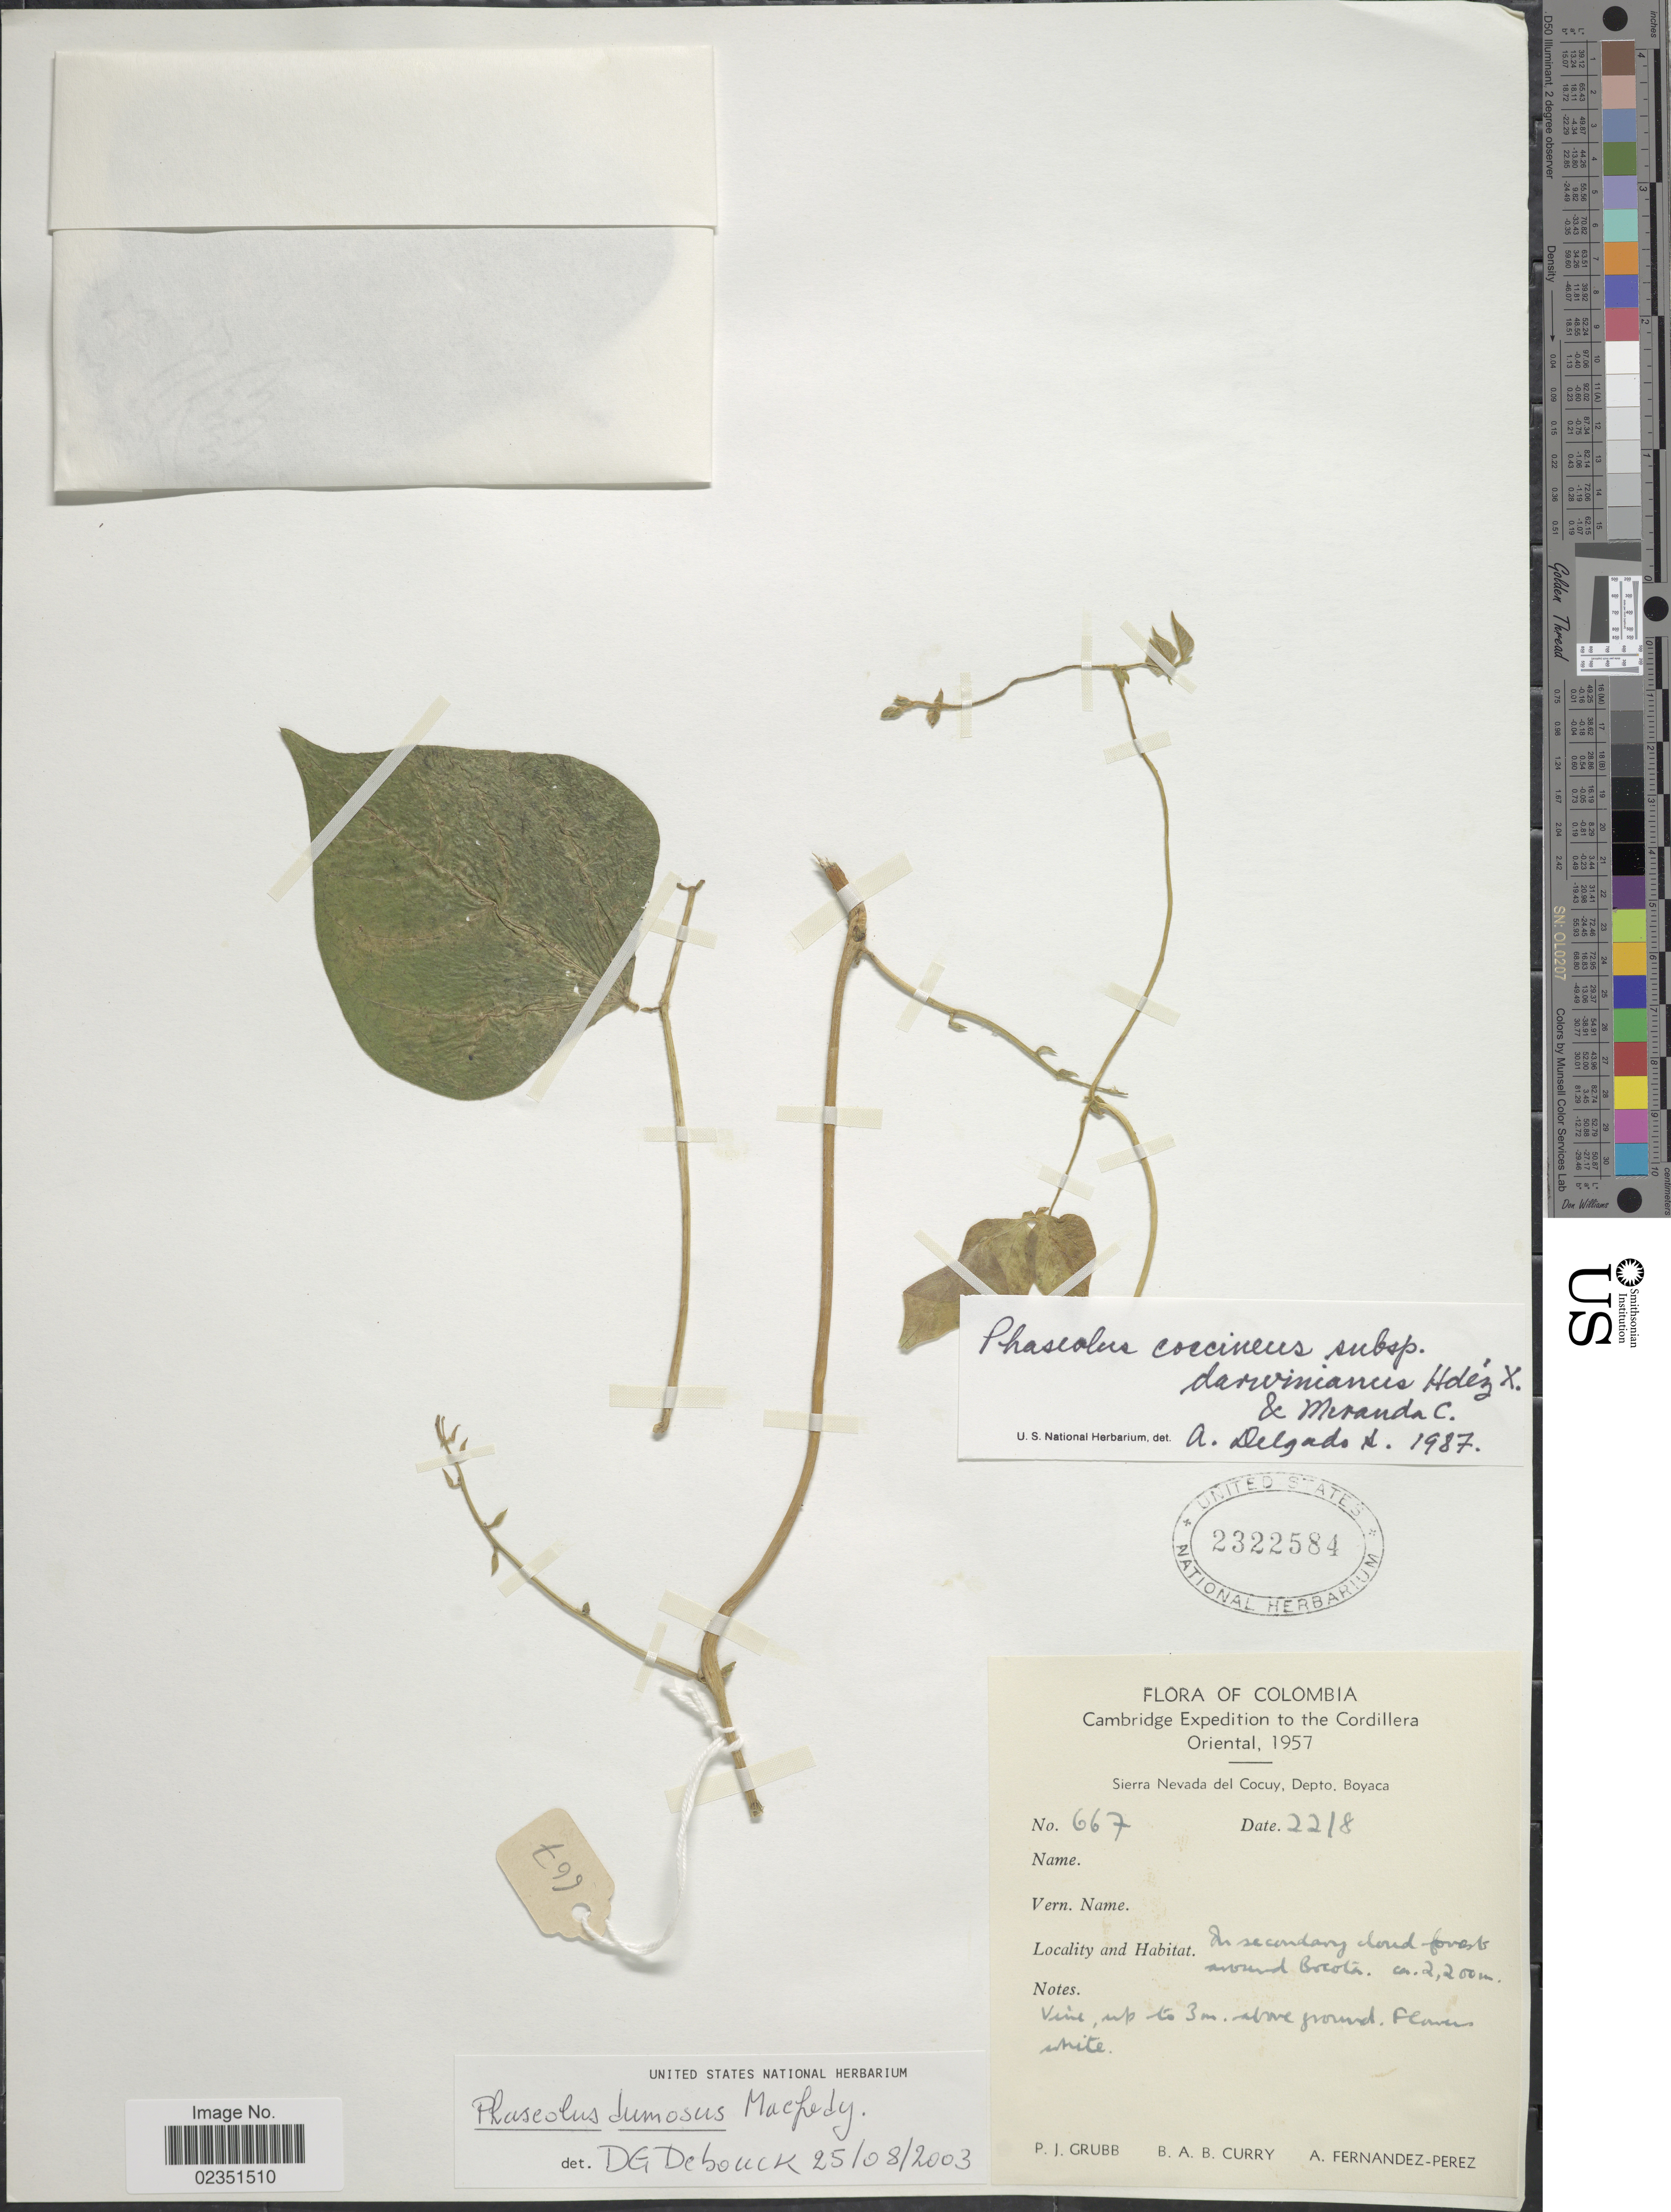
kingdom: Plantae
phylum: Tracheophyta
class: Magnoliopsida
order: Fabales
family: Fabaceae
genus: Phaseolus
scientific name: Phaseolus dumosus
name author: Macfad.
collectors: P. J. Grubb, B. A. B. Curry & A. Fernández-Pérez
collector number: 667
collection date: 1957-08-22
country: Colombia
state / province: Boyacá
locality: Cordillera Oriental. Sierra Nevada del Cocuy, in secondary cloud forests around Bocota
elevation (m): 2200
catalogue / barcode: US 2322584